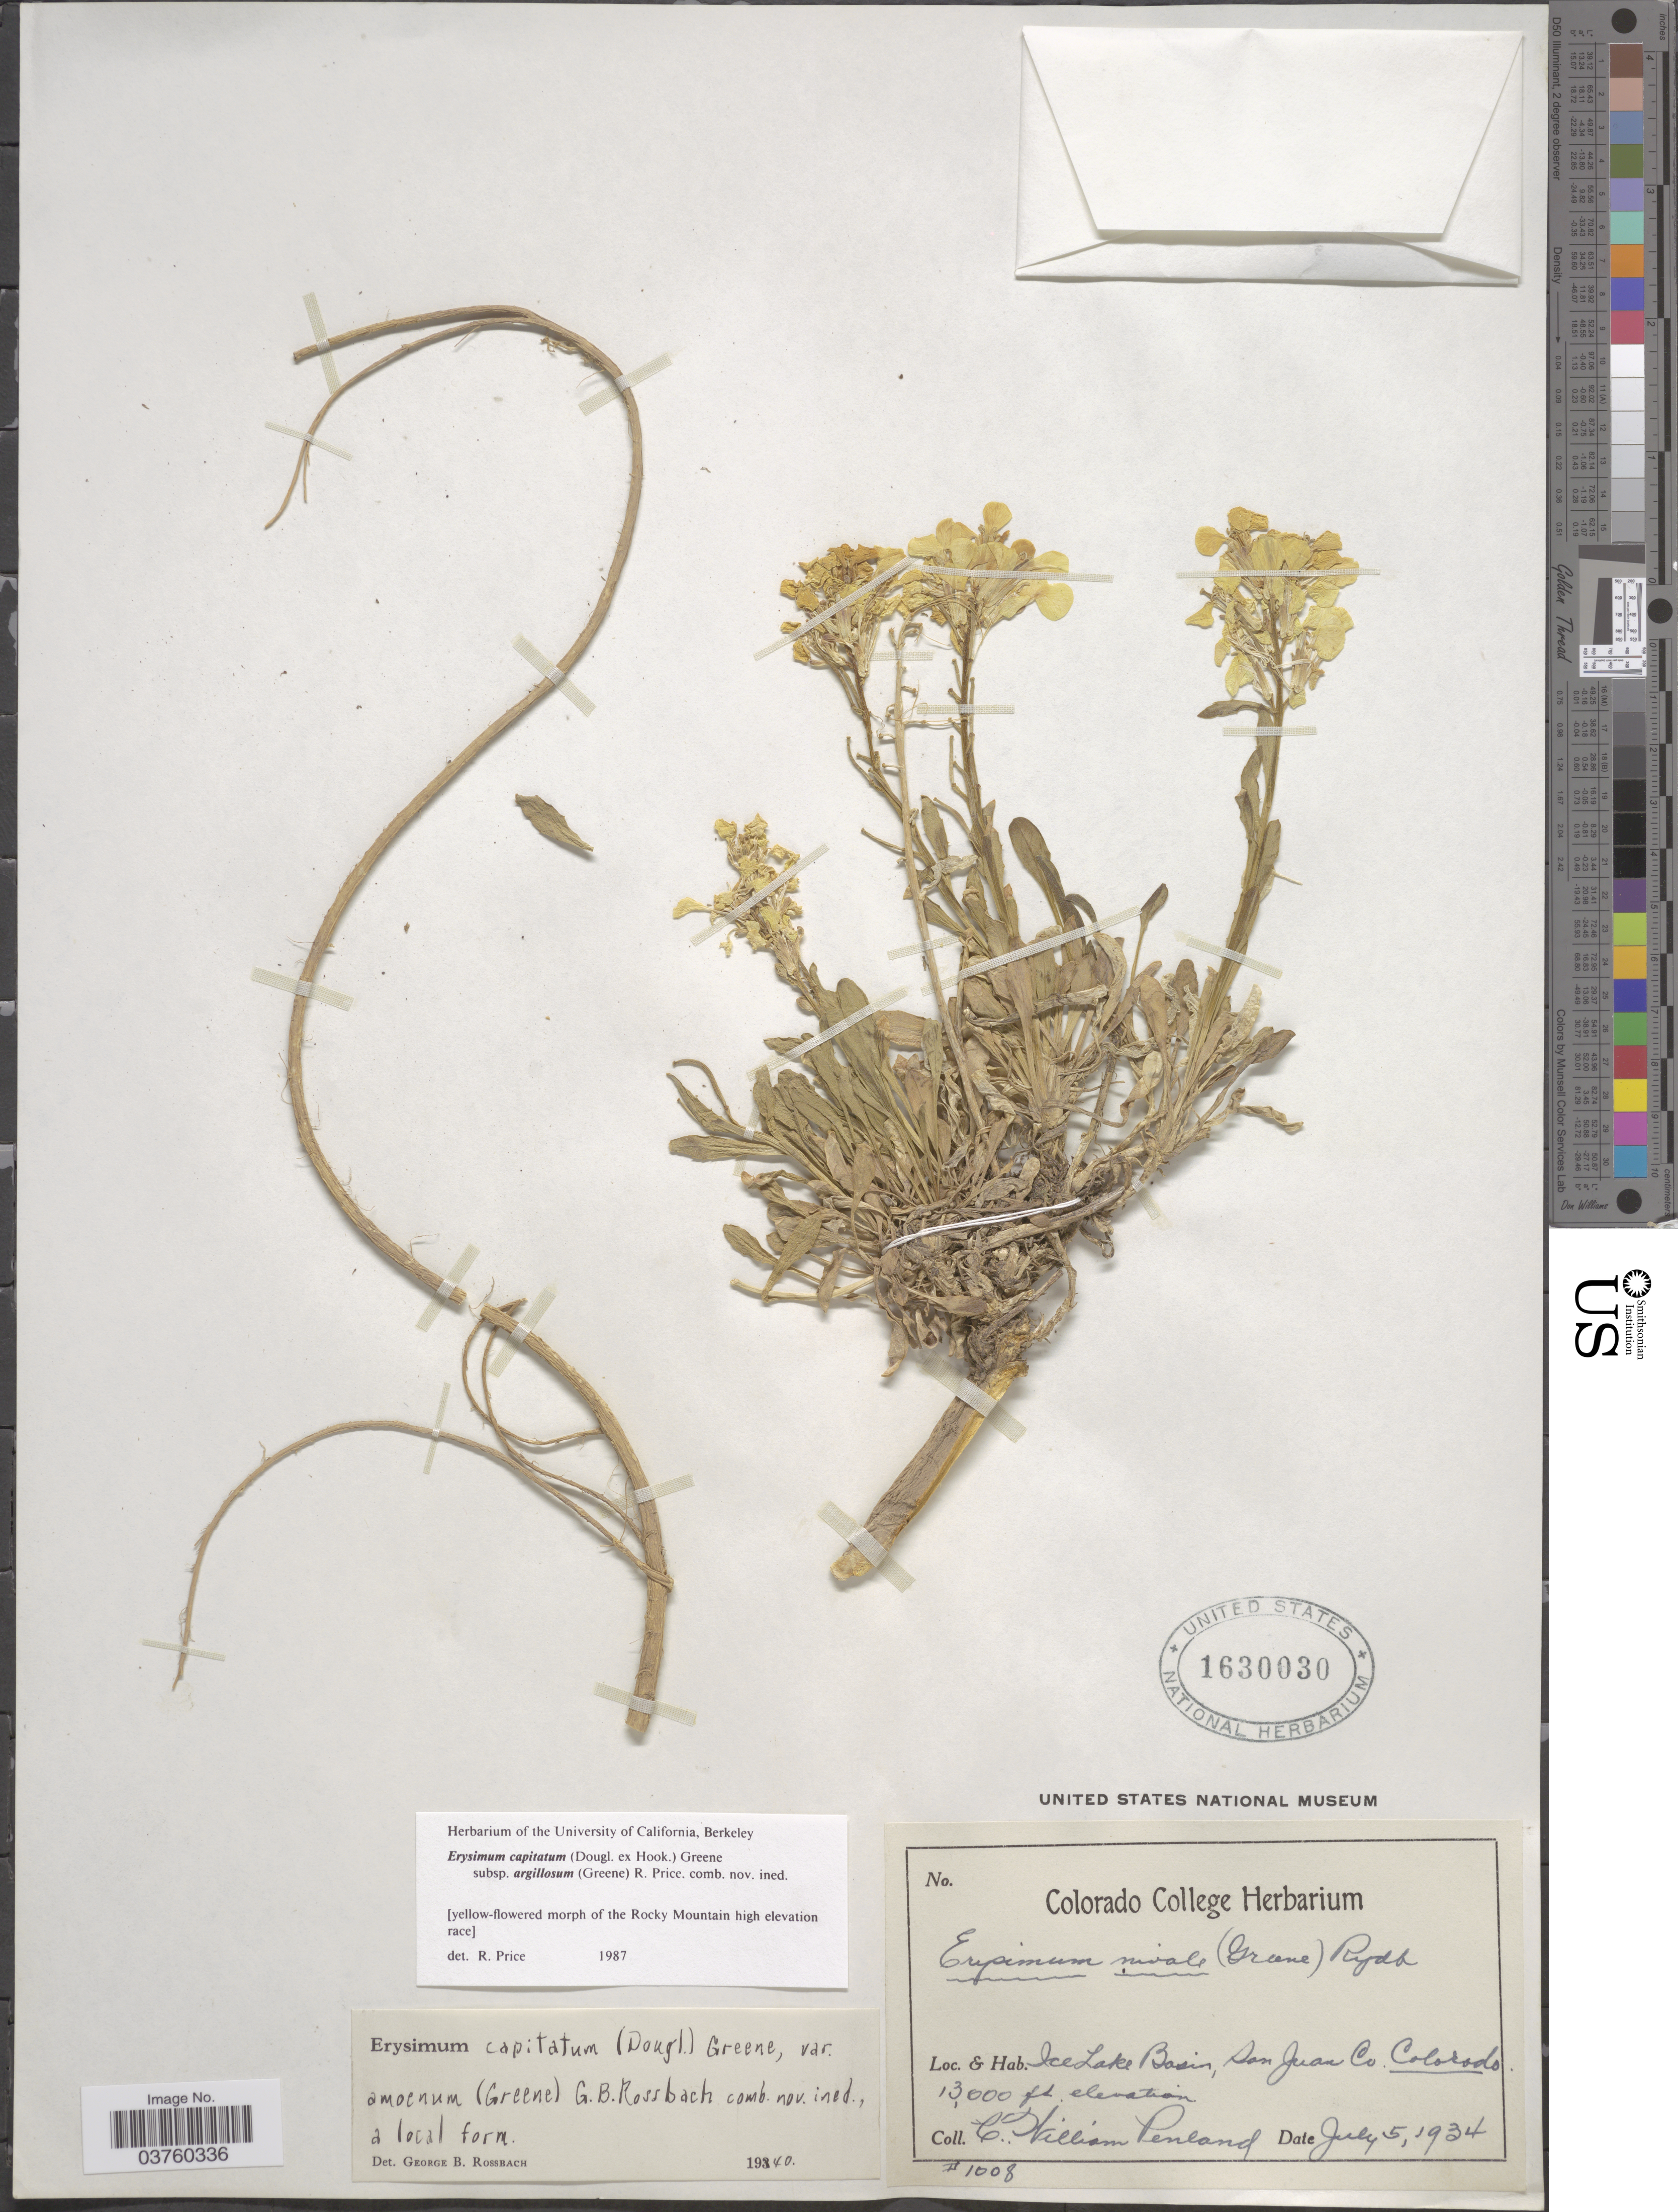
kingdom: Plantae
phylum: Tracheophyta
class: Magnoliopsida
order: Brassicales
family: Brassicaceae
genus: Erysimum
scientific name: Erysimum capitatum var. argillosum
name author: (Greene) R.J. Davis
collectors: C. W. Penland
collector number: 1008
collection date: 1934-07-05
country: United States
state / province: Colorado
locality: Ice Lake Basin, San Juan Co.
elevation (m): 3962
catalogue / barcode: US 1630030